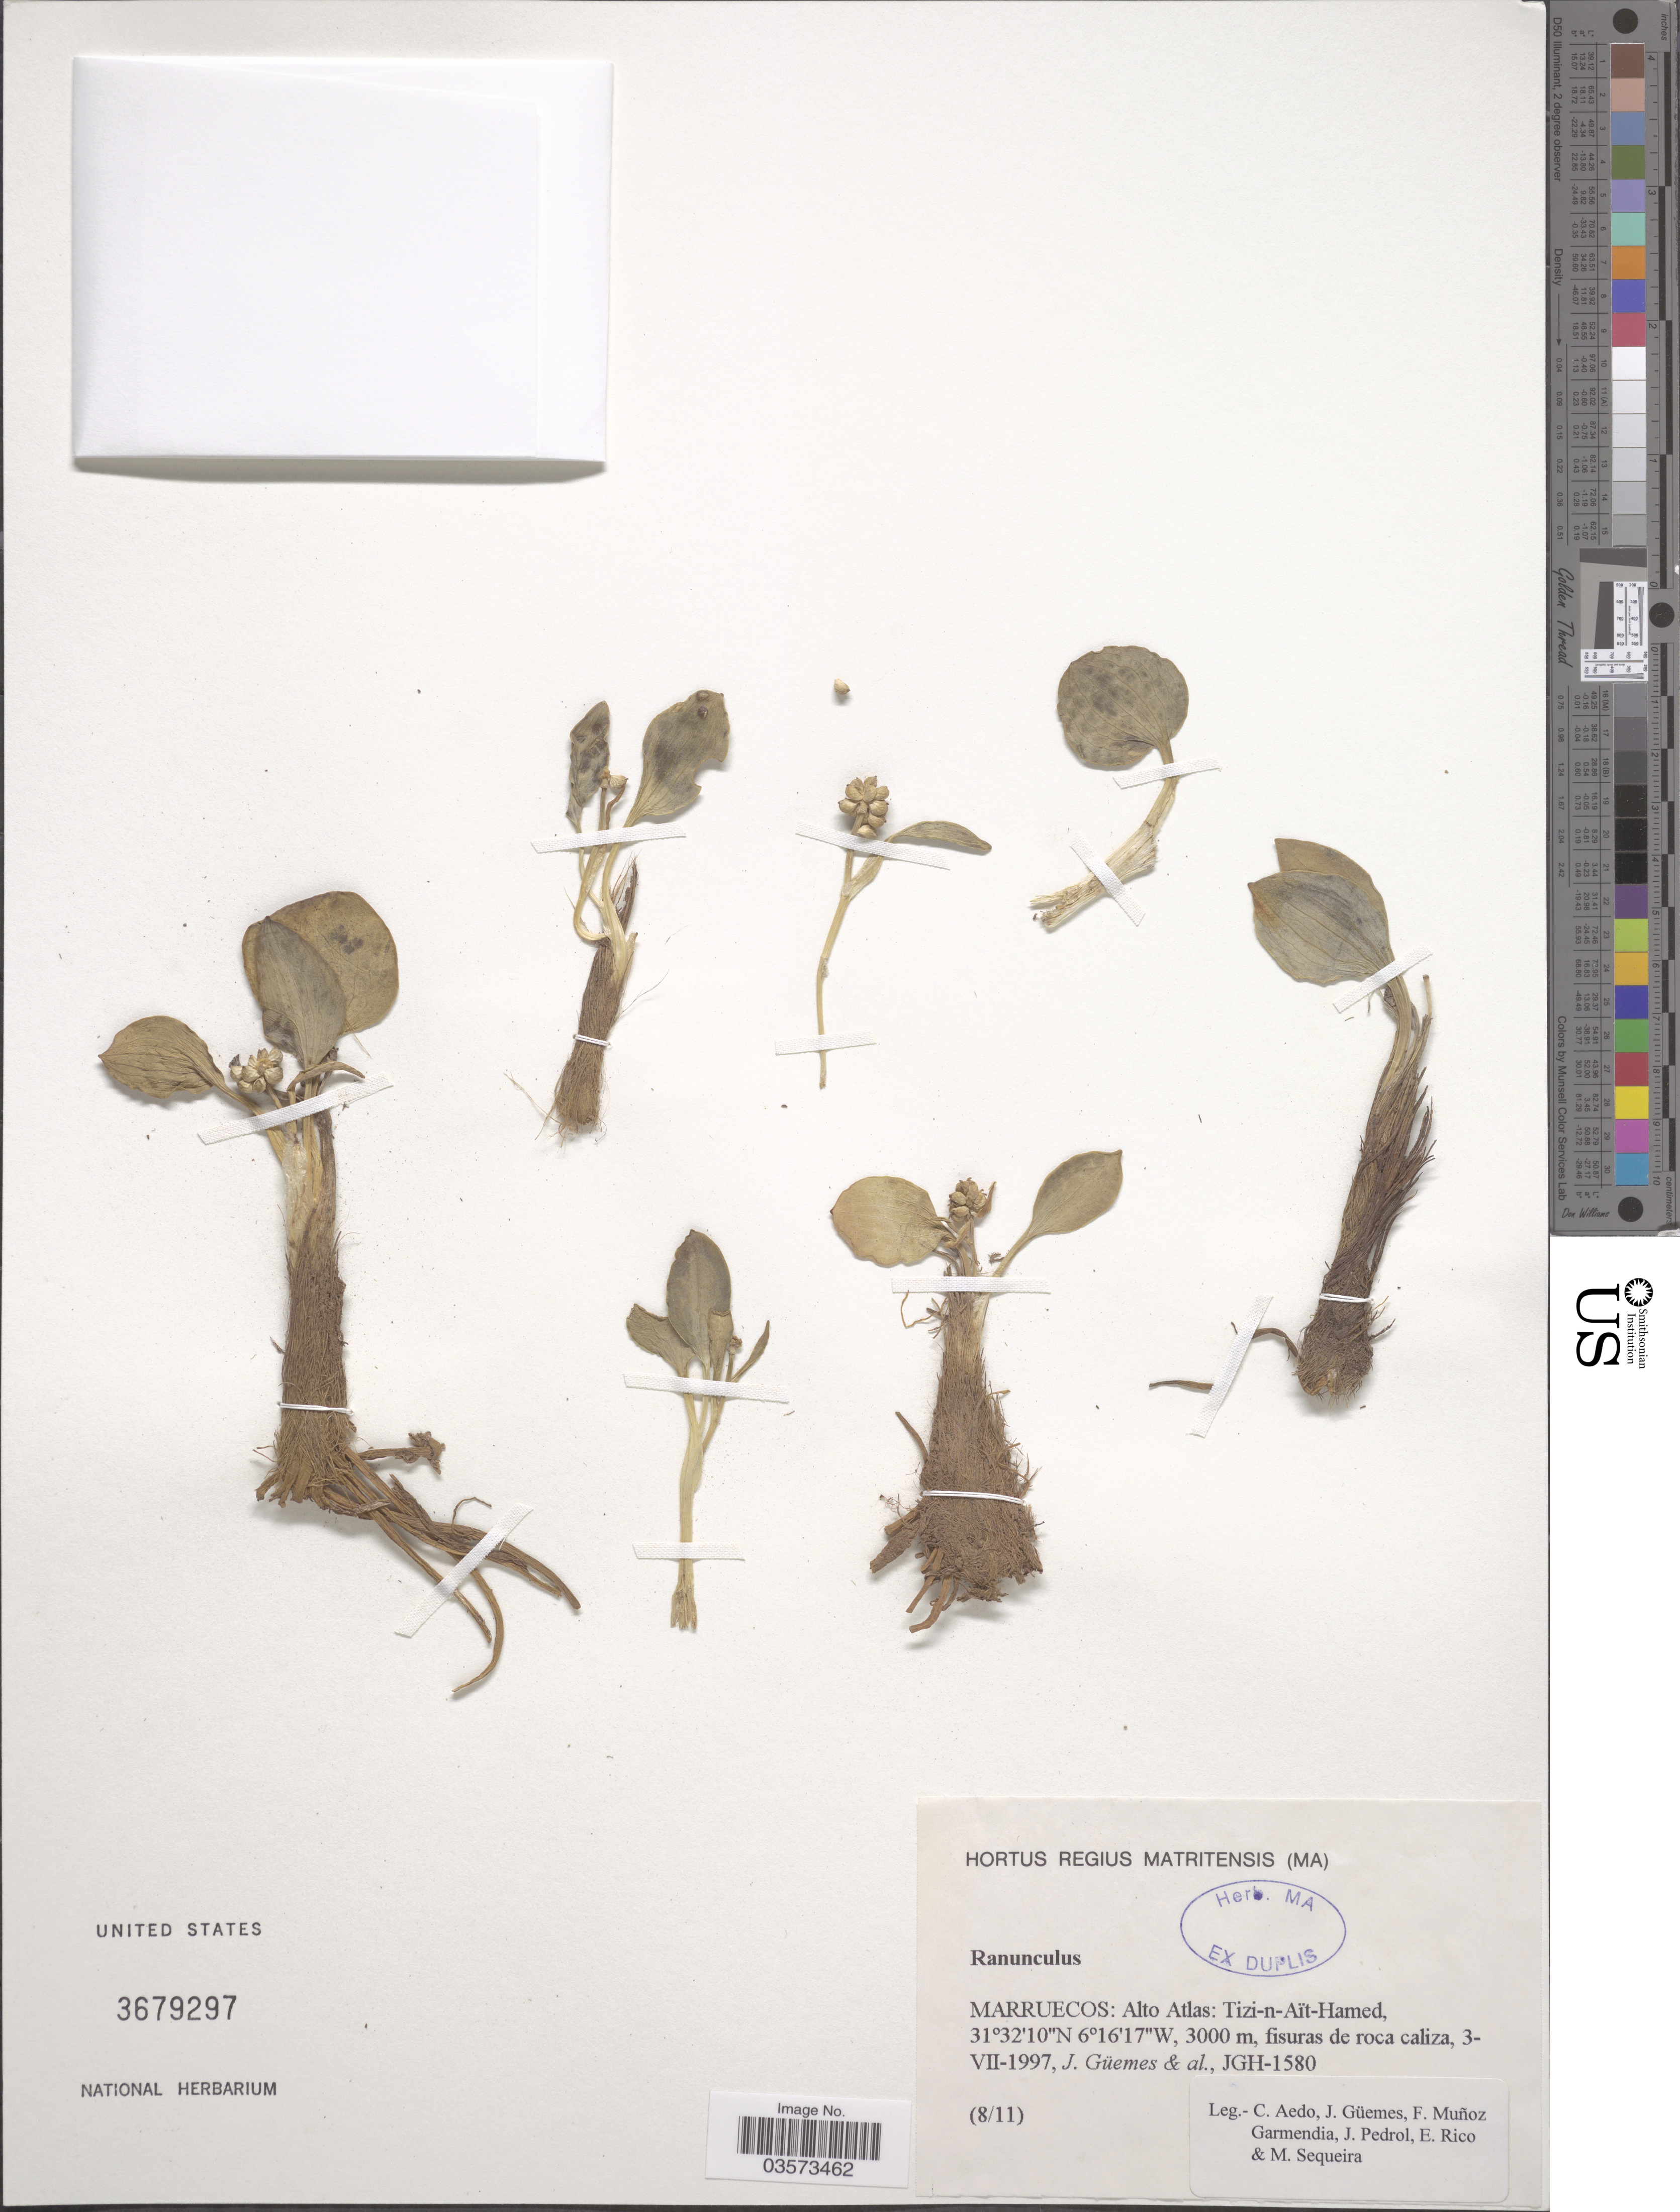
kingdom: Plantae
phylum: Tracheophyta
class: Magnoliopsida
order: Ranunculales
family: Ranunculaceae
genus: Ranunculus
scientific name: Ranunculus sp.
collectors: J. Güemes, C. Aedo, F. Muñoz Garmendia, J. Pedrol & et al.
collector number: JGH-1580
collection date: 1997-07-03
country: Morocco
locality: Marruecos: Alto Atlas: Tizi-n-Aït-Hamed.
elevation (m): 3000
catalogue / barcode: US 3679297